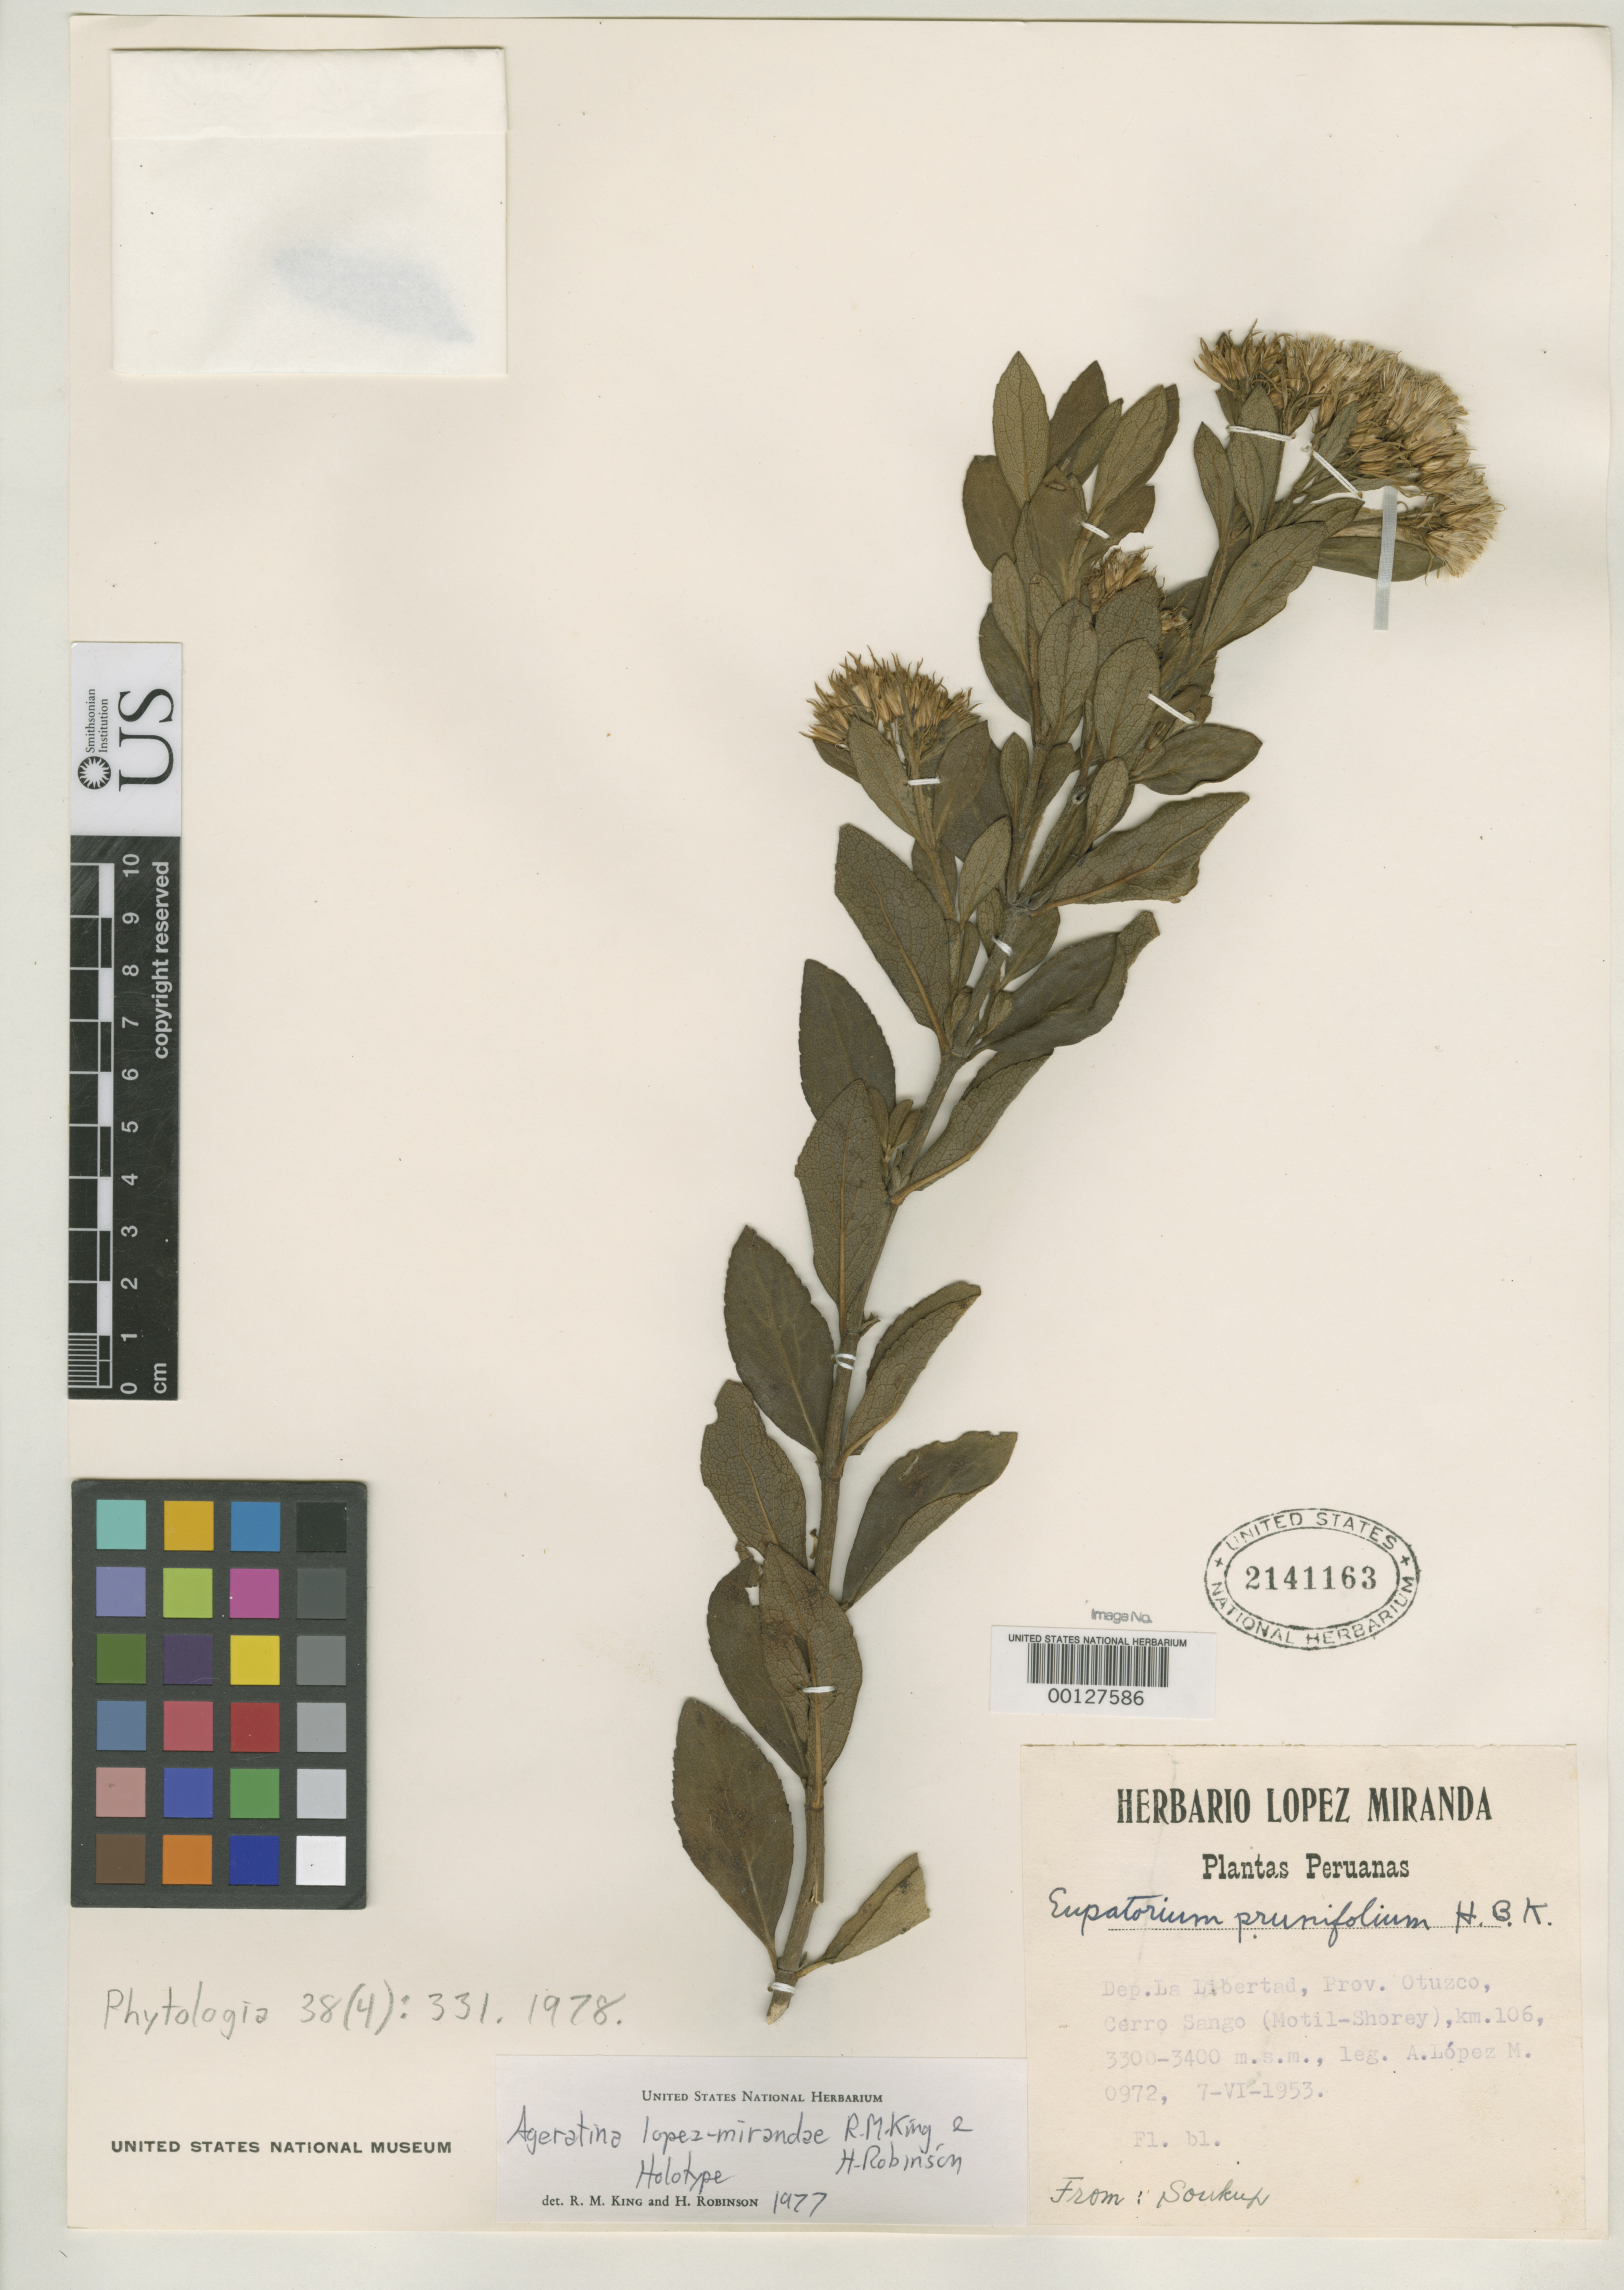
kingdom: Plantae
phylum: Tracheophyta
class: Magnoliopsida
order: Asterales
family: Asteraceae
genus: Ageratina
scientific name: Ageratina lopez-mirandae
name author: R.M. King & H. Rob.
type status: Holotype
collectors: A. López M.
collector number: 972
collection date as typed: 07 Jun 1953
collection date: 1953-06-07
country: Peru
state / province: La Libertad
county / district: Otuzco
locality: Cerro Sango.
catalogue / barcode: US 2141163